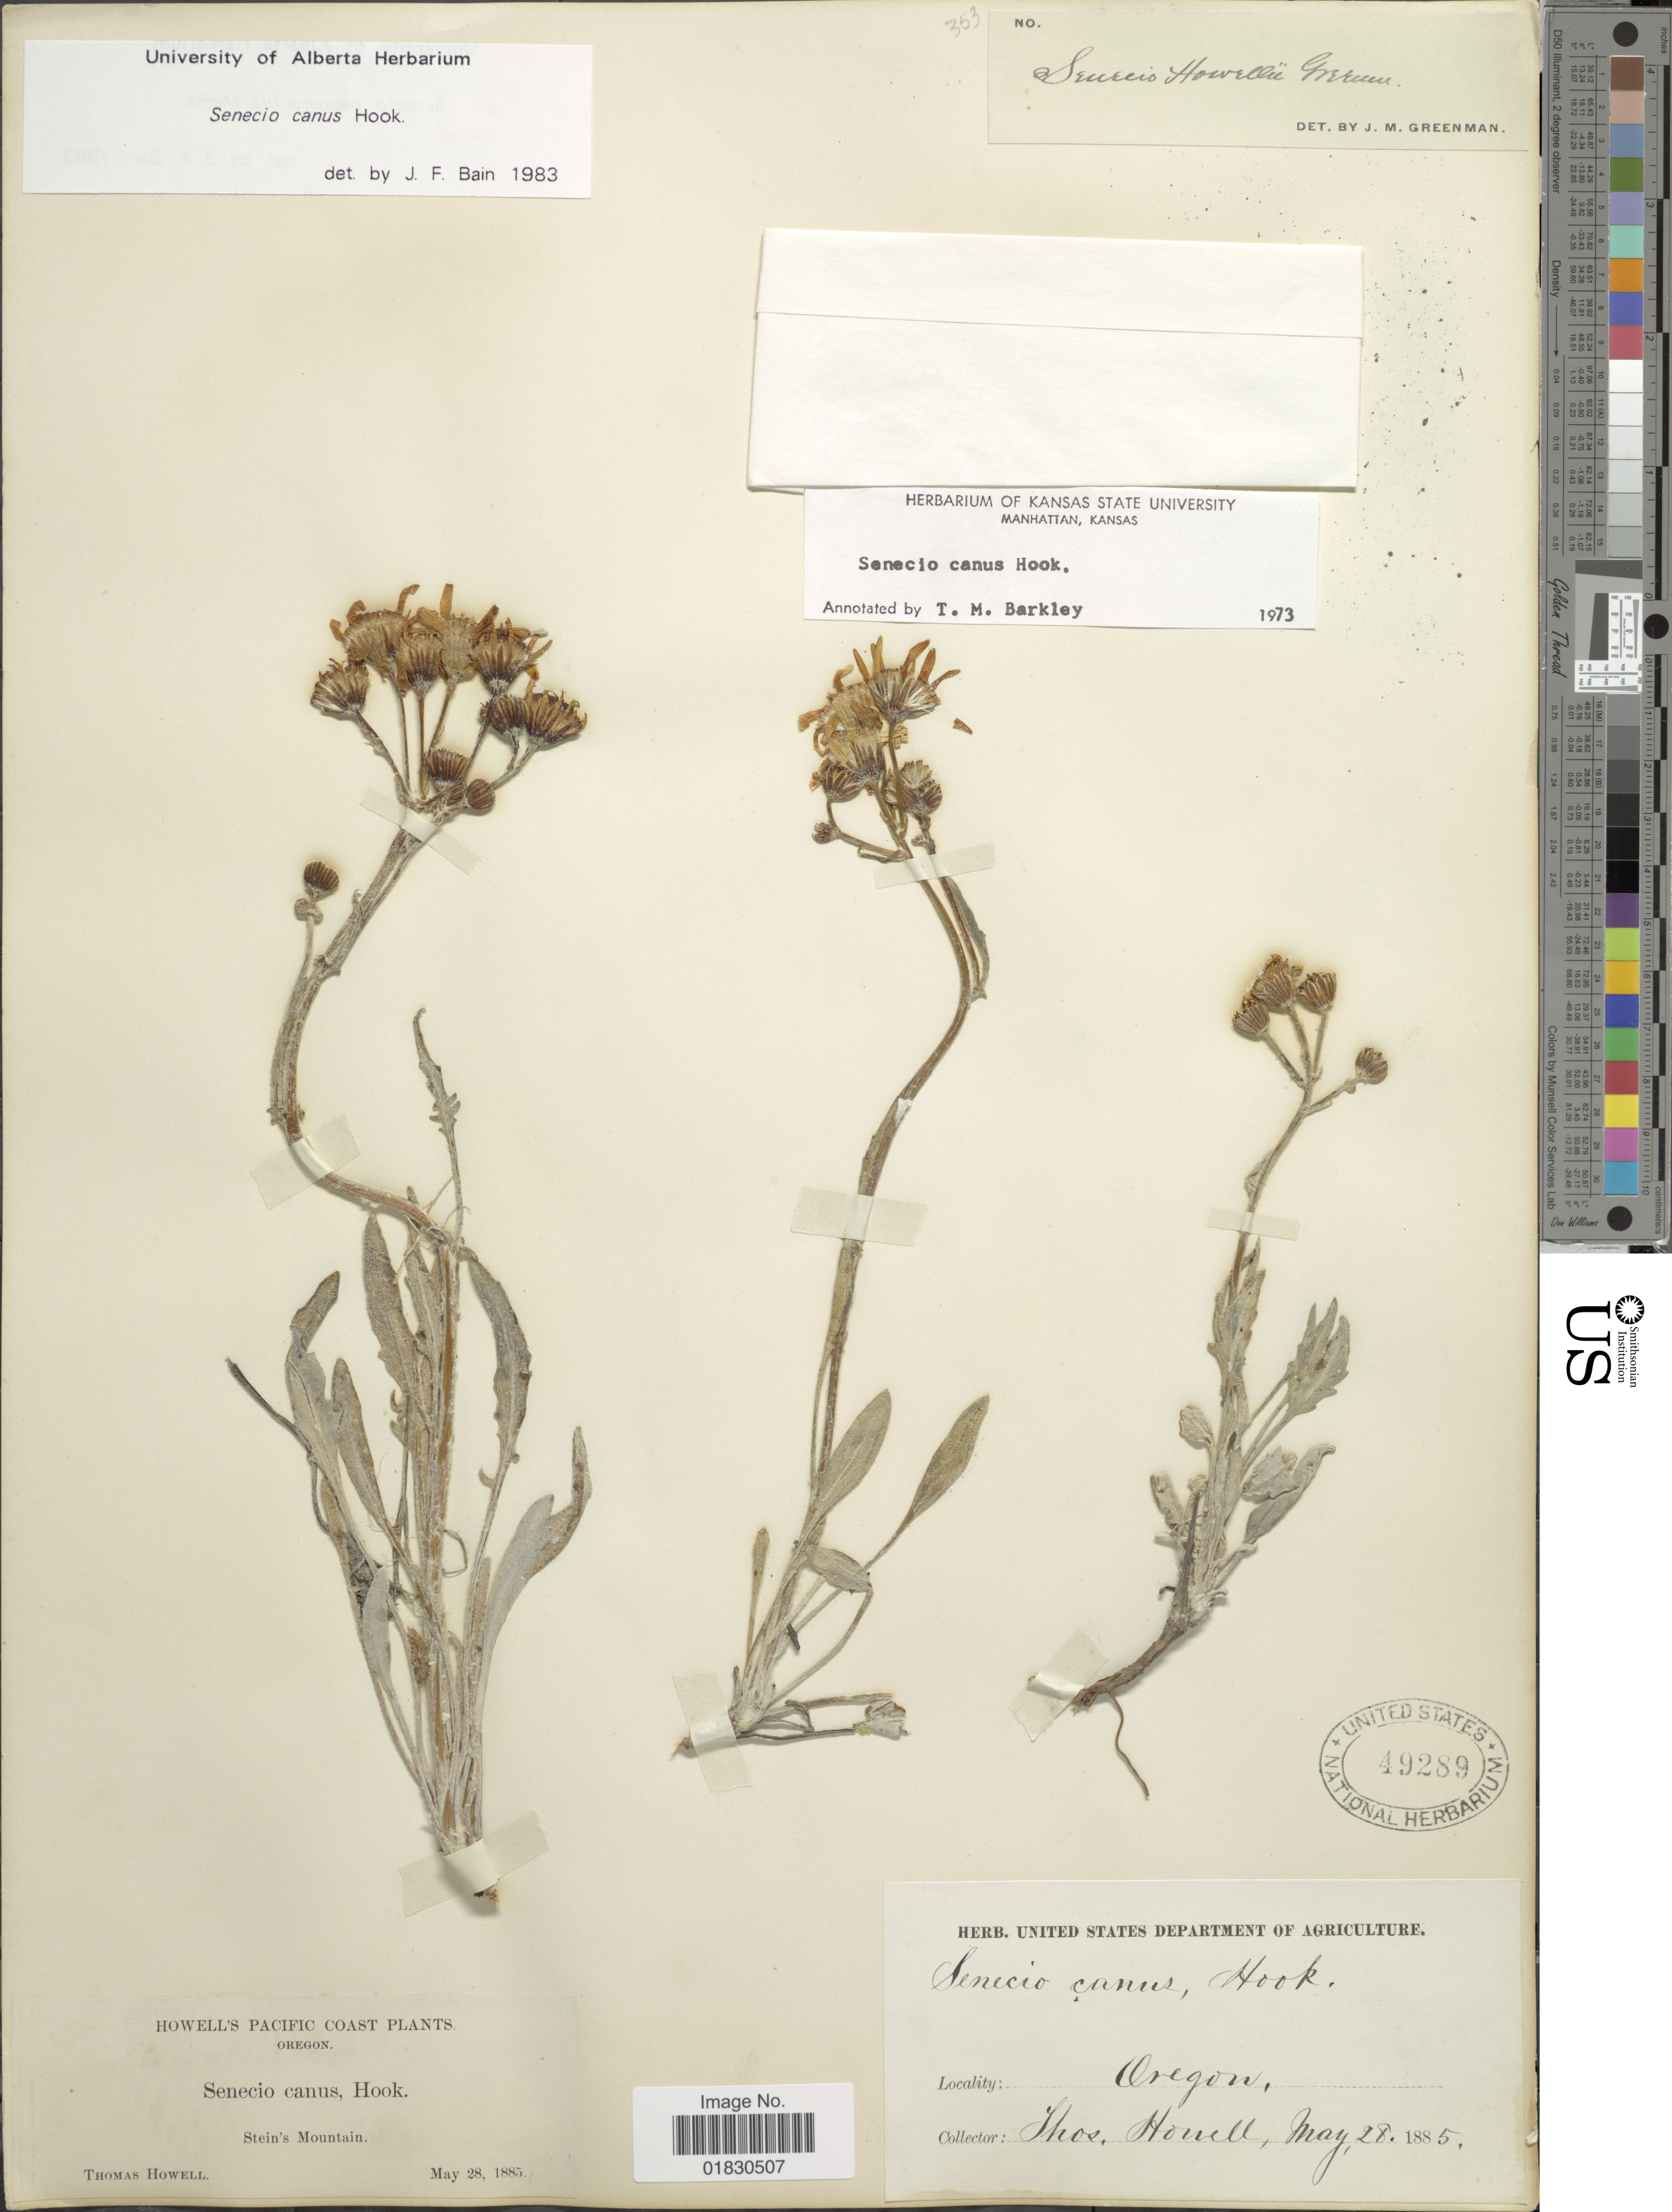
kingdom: Plantae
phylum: Tracheophyta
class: Magnoliopsida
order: Asterales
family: Asteraceae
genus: Packera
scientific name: Packera cana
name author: (Hook.) W.A. Weber & Á. Löve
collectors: T. Howell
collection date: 1885-05-28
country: United States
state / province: Oregon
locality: Howell's Pacific Coast, Stein' s Mountain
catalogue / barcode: US 49289